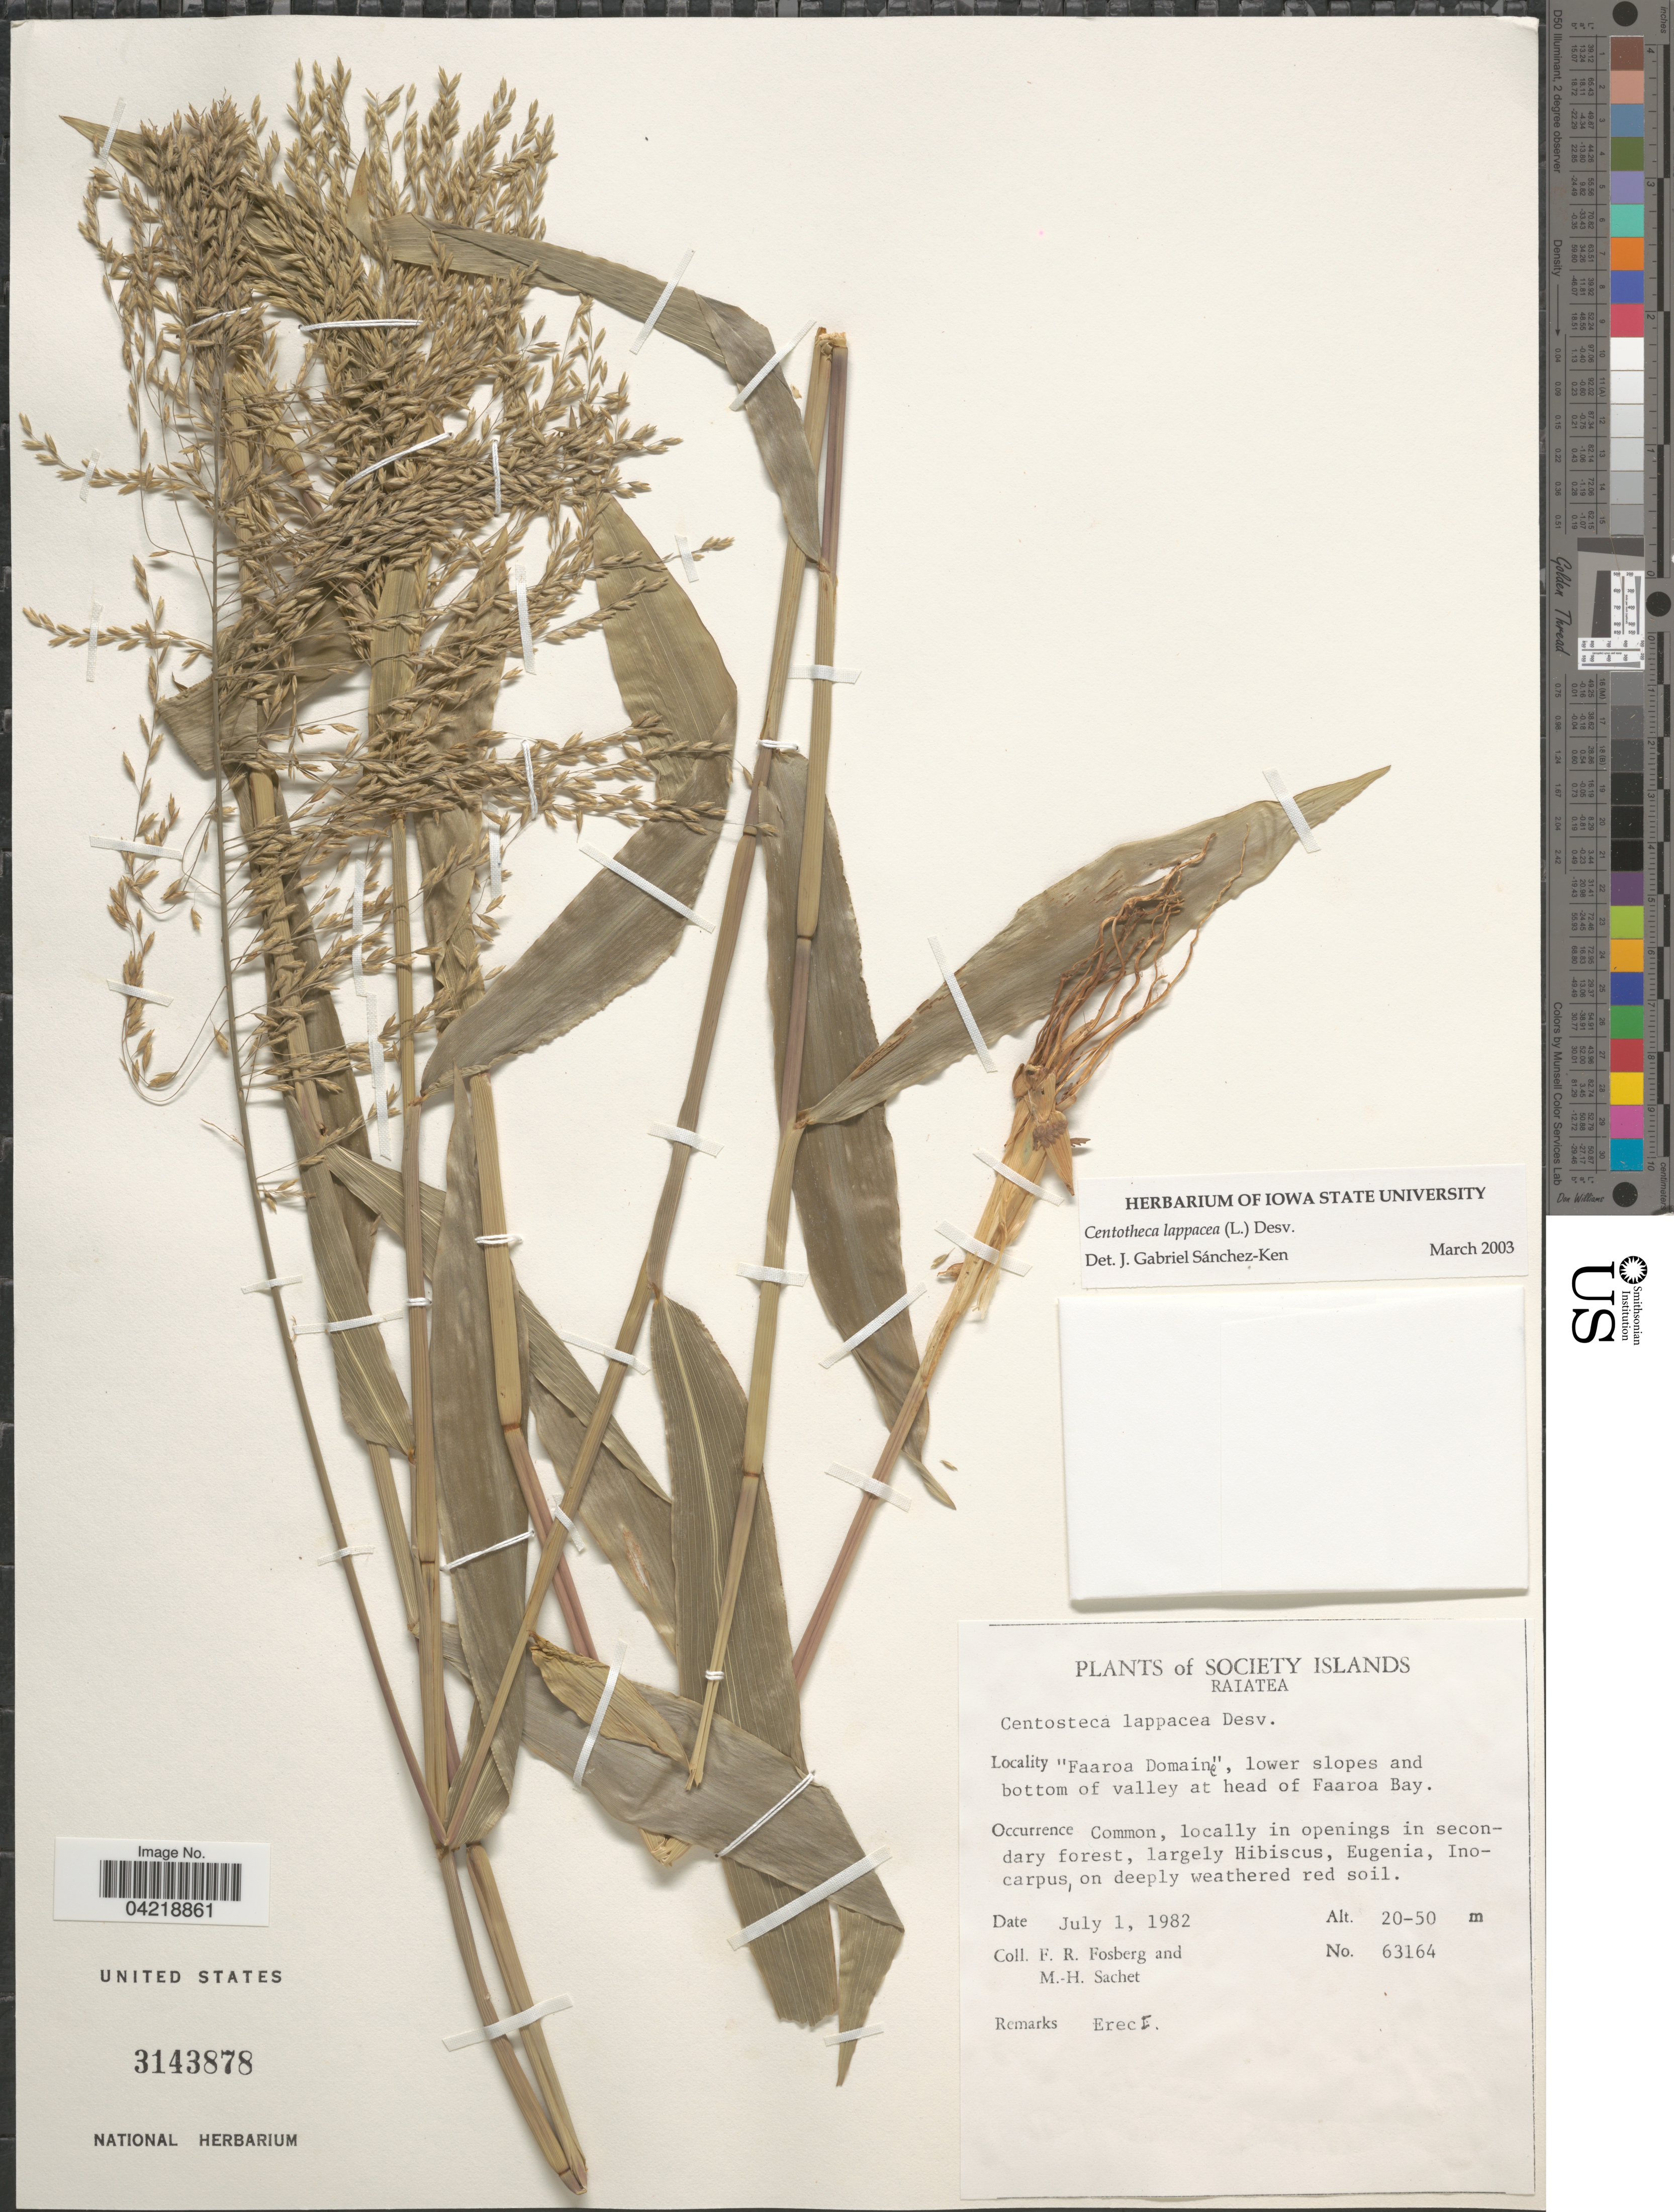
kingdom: Plantae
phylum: Tracheophyta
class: Liliopsida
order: Poales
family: Poaceae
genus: Centotheca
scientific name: Centotheca lappacea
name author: (L.) Desv.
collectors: F. R. Fosberg & M.-H. Sachet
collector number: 63164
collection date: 1982-07-01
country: French Polynesia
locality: Society Islands. Raiatea. "Faaroa Domaine", lower slopes and bottom of valley at head of Faaroa Bay.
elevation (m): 20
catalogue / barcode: US 3143878